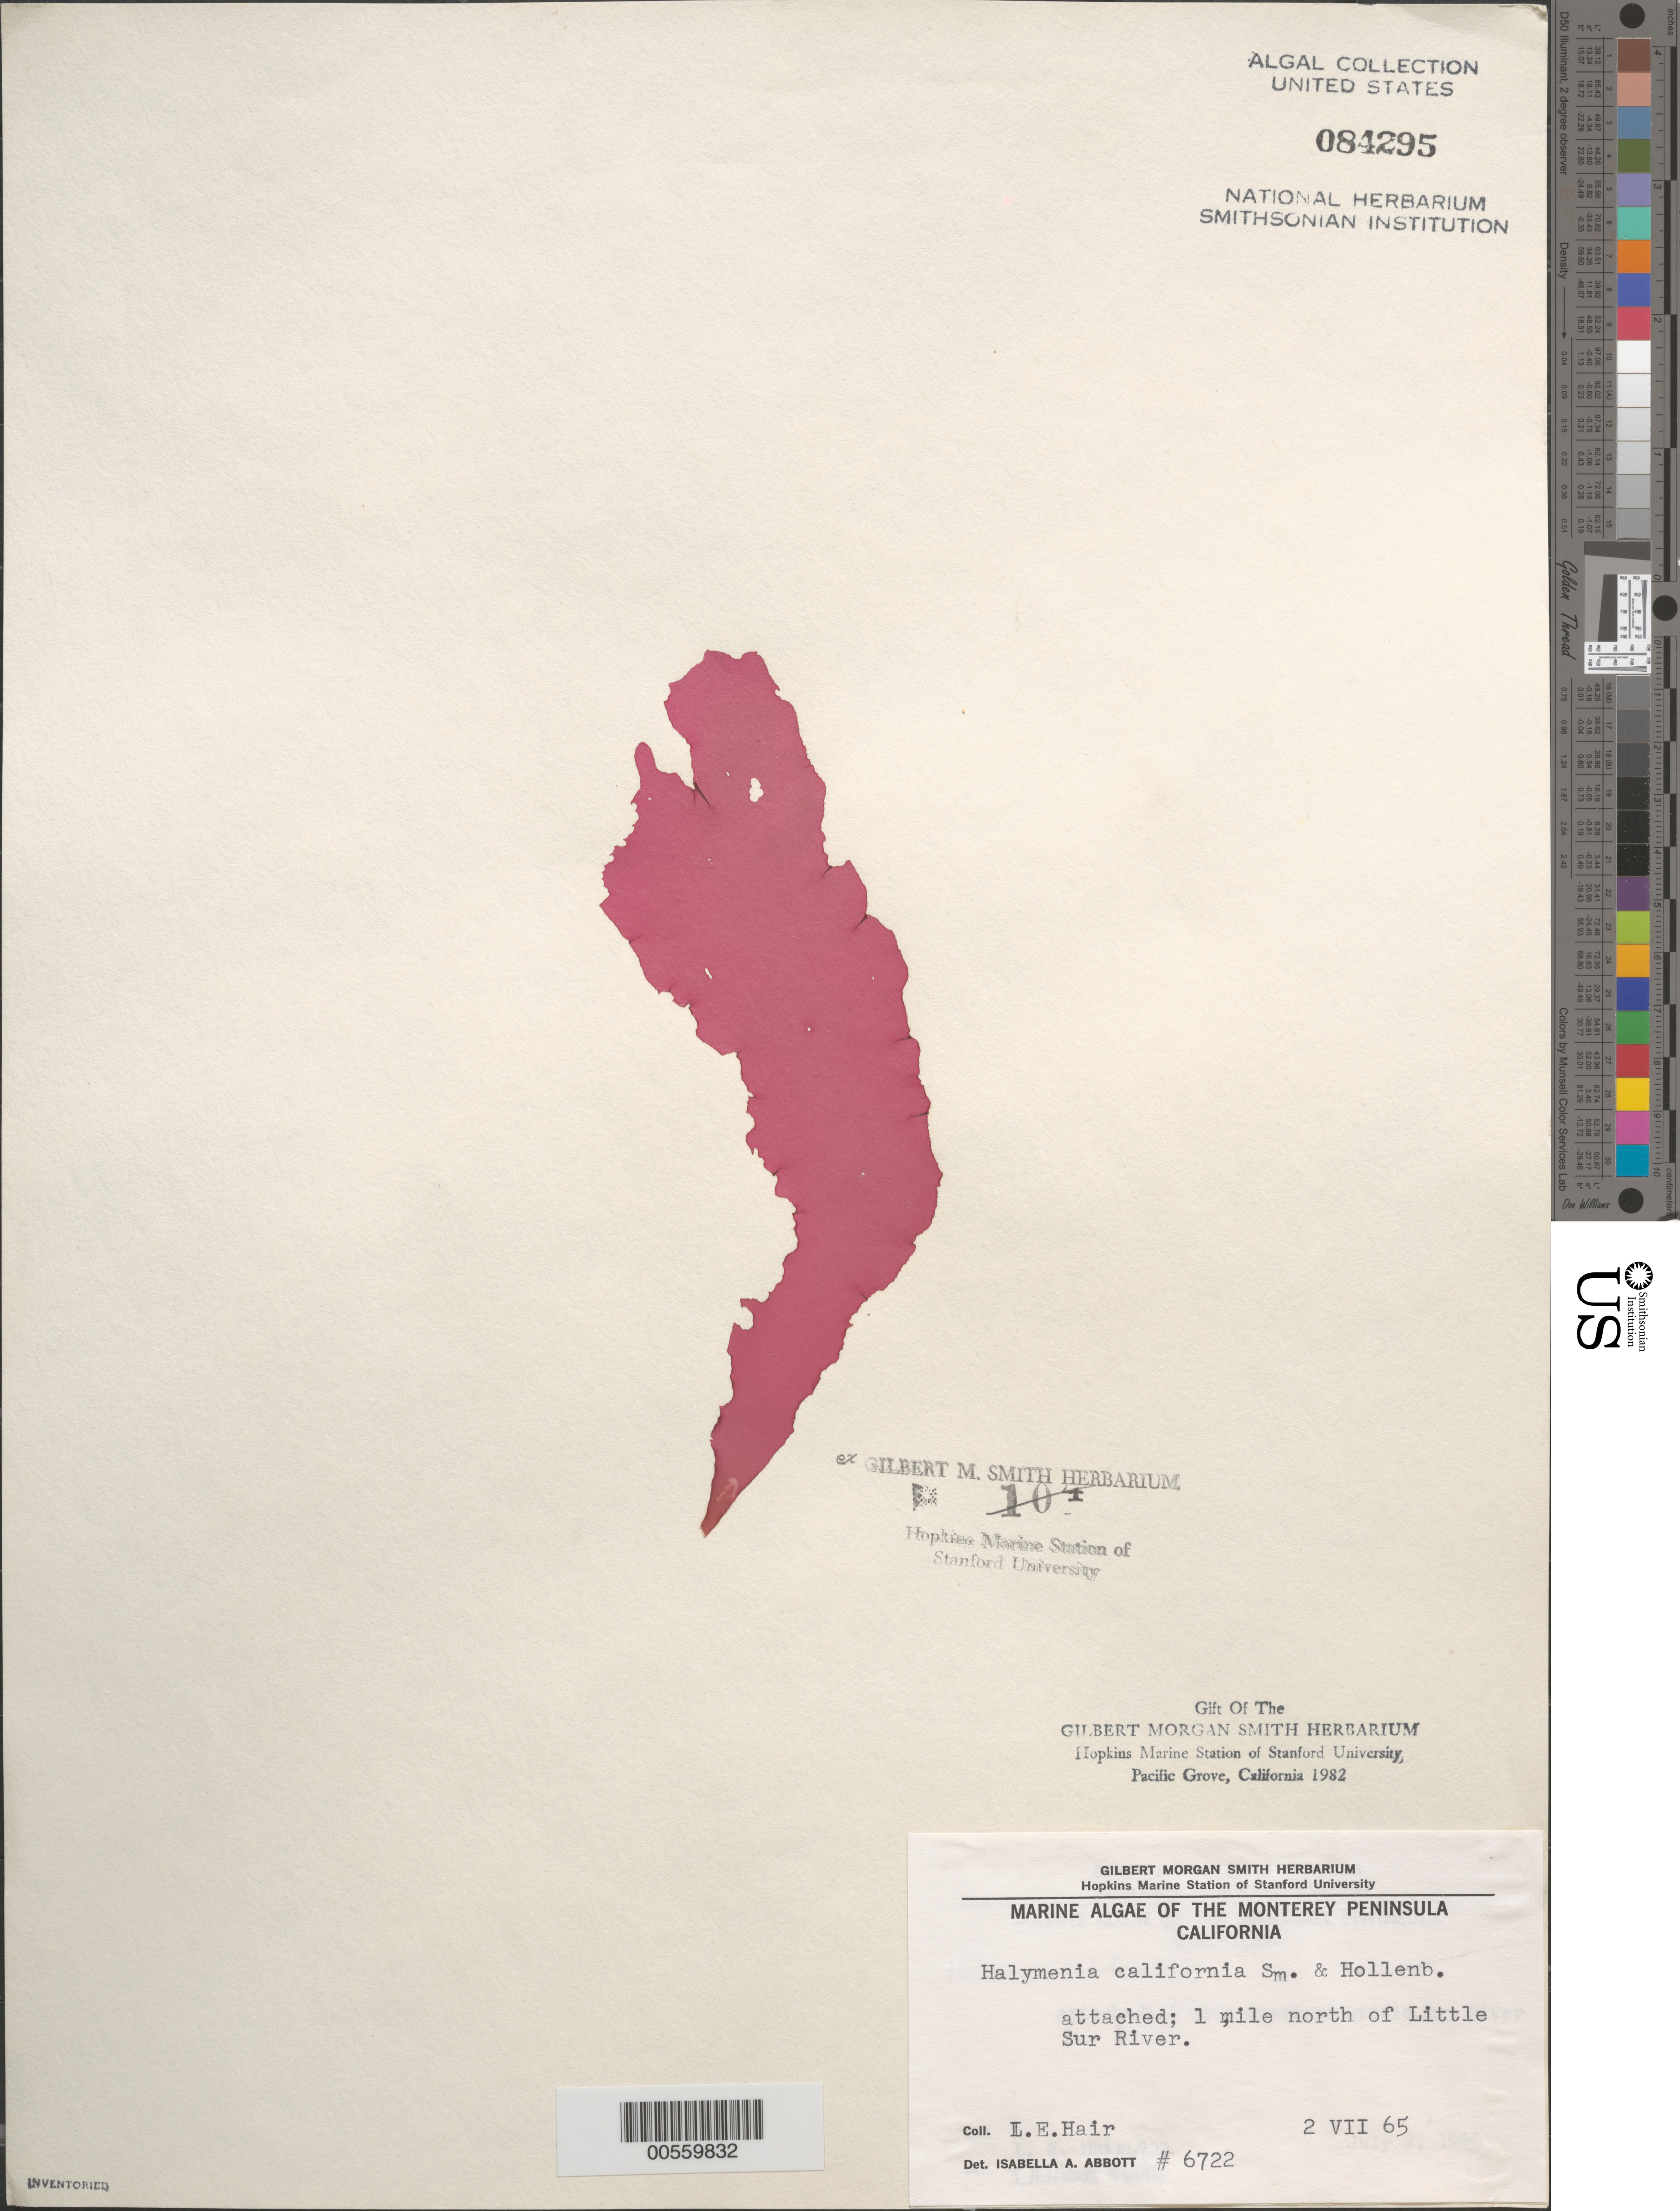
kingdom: Plantae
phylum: Rhodophyta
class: Florideophyceae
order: Halymeniales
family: Halymeniaceae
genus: Halymenia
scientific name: Halymenia californica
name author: G.M. Sm. & Hollenb.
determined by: Abbott, Isabella A.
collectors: L. Hair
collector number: IAA 6722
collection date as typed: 02 Jul 1965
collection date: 1965-07-02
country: United States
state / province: California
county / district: Monterey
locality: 1 mile north of Little Sur River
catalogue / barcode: US 84295